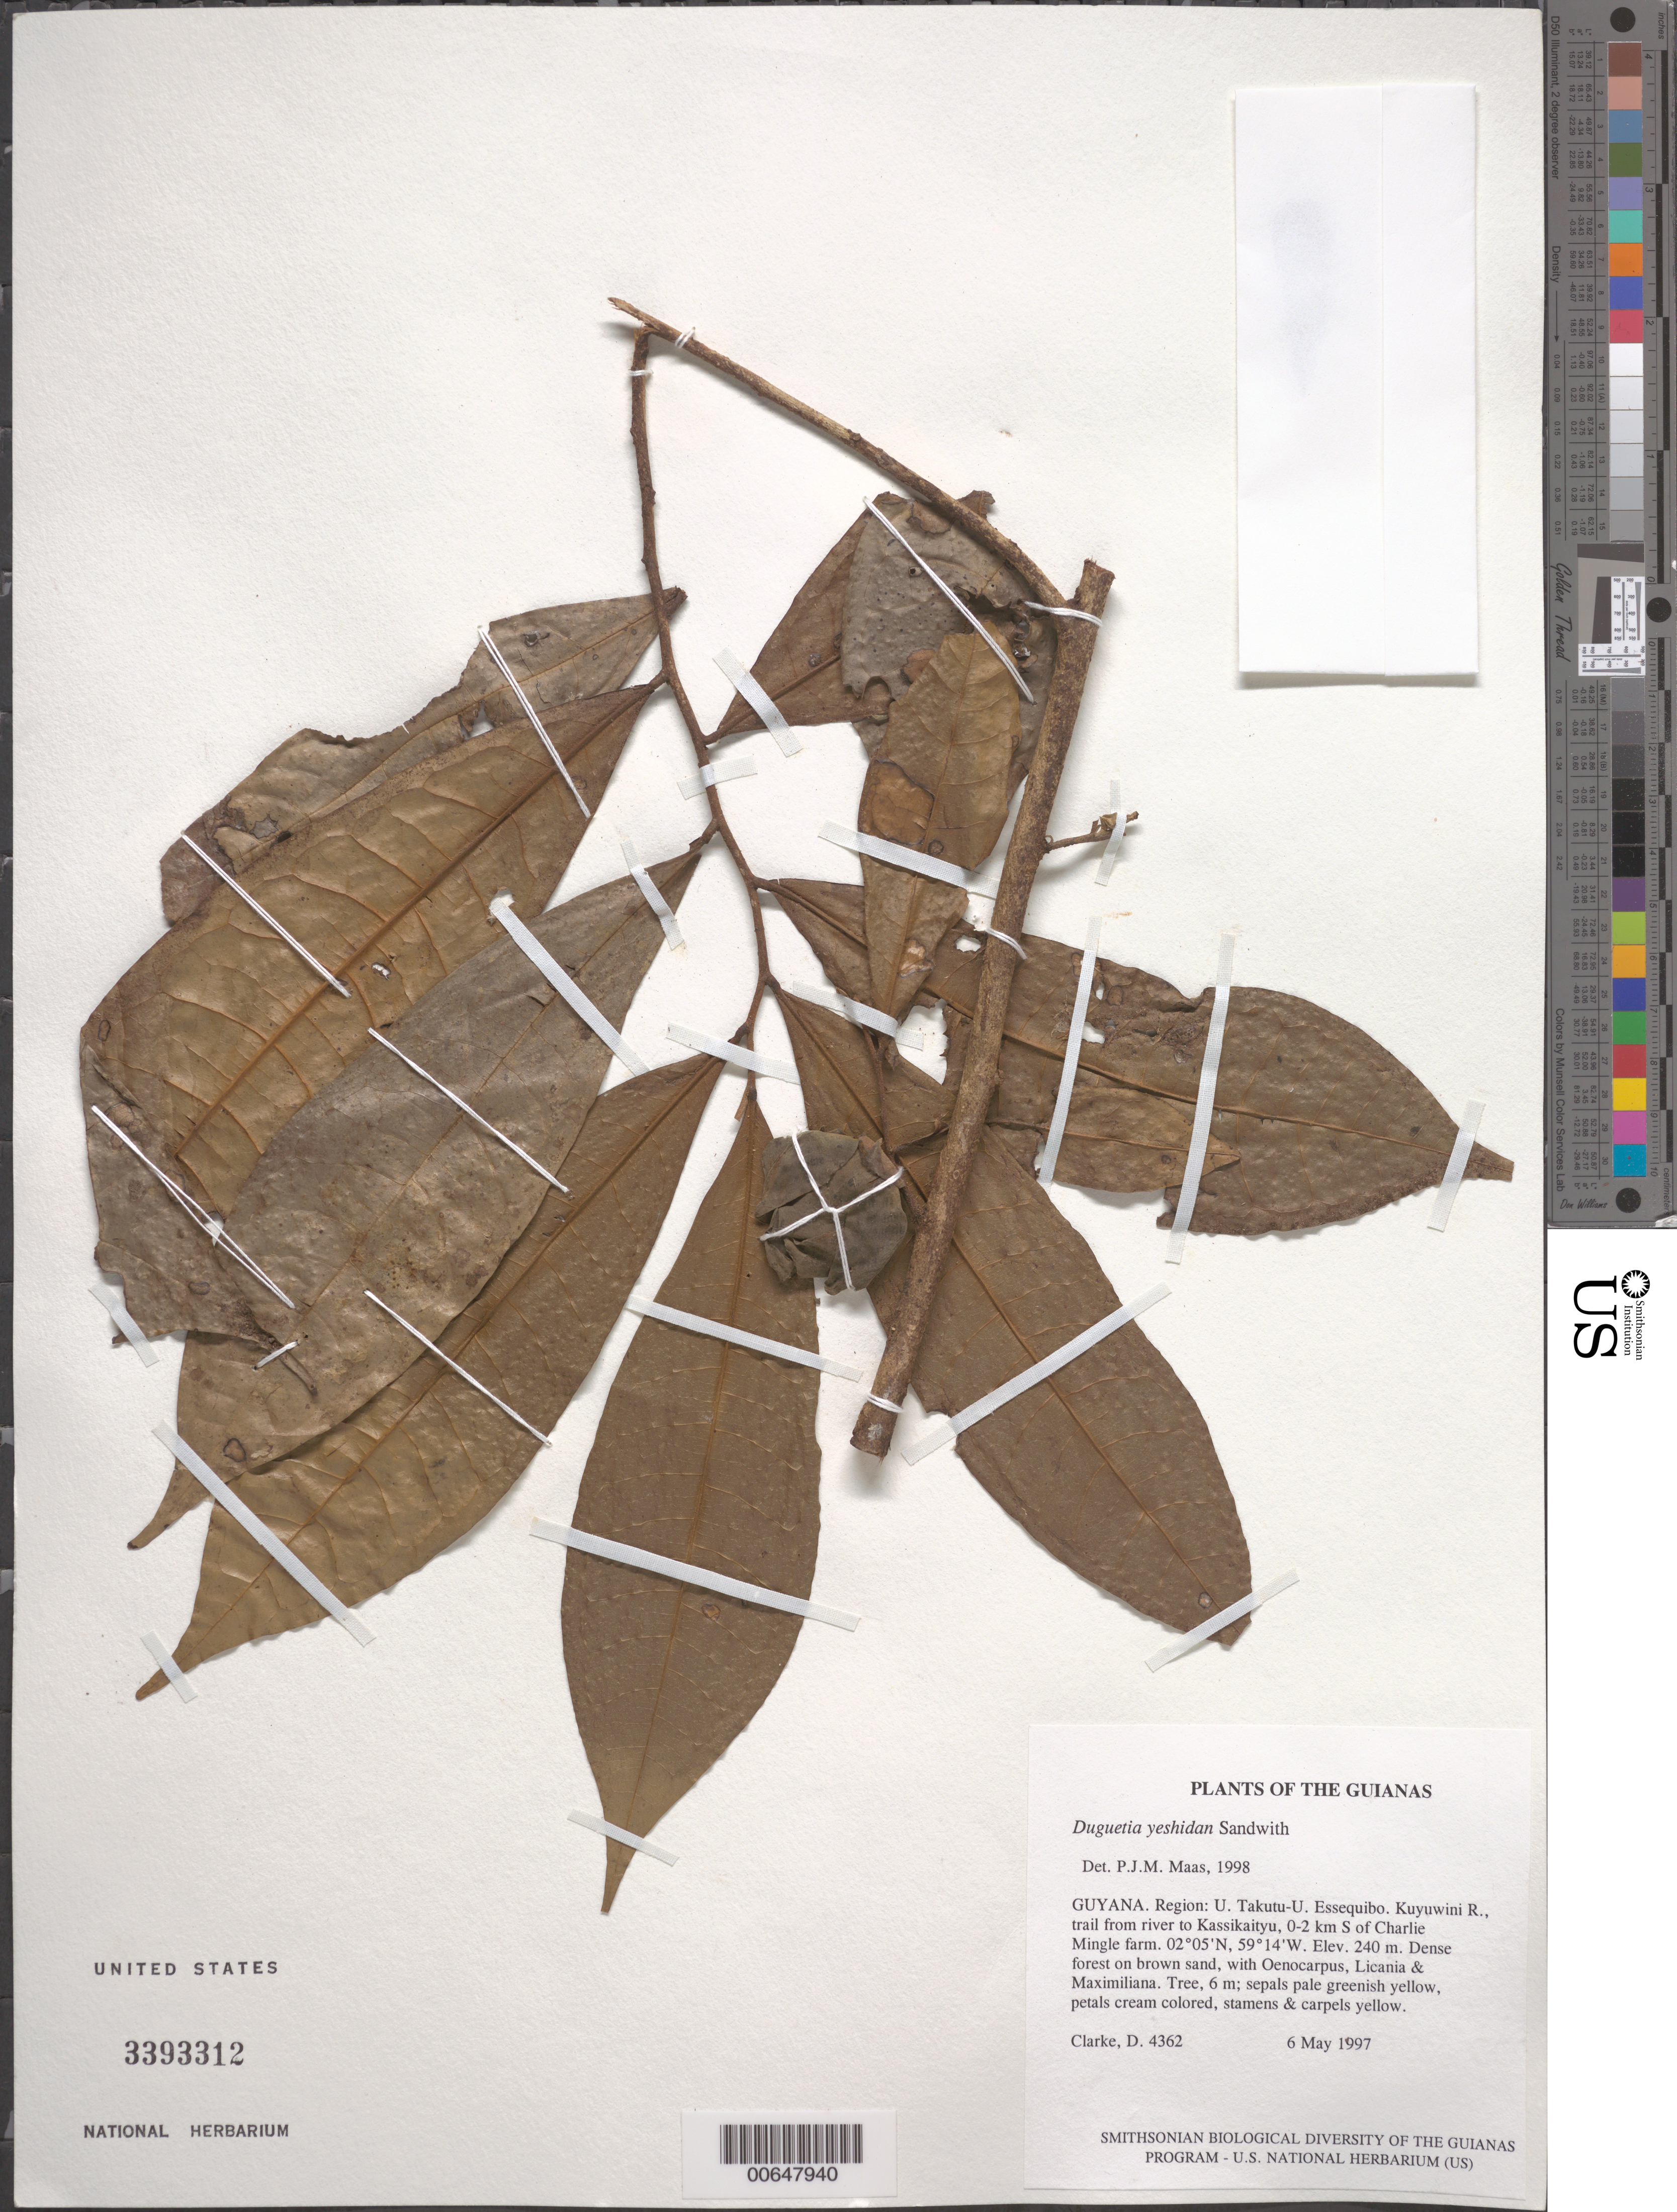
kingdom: Plantae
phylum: Tracheophyta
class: Magnoliopsida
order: Magnoliales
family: Annonaceae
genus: Duguetia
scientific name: Duguetia yeshidan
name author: Sandwith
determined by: Maas, Paul J. M.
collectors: H. D. Clarke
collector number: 4362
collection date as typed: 6 May 1997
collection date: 1997-05-06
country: Guyana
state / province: U. Takutu-U. Essequibo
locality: Kuyuwini R., trail from river to Kassikaityu, 0-2 km S of Charlie Mingle farm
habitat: Dense forest on brown sand, with Oenocarpus, Licania & Maximiliana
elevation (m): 240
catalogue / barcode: US 3393312